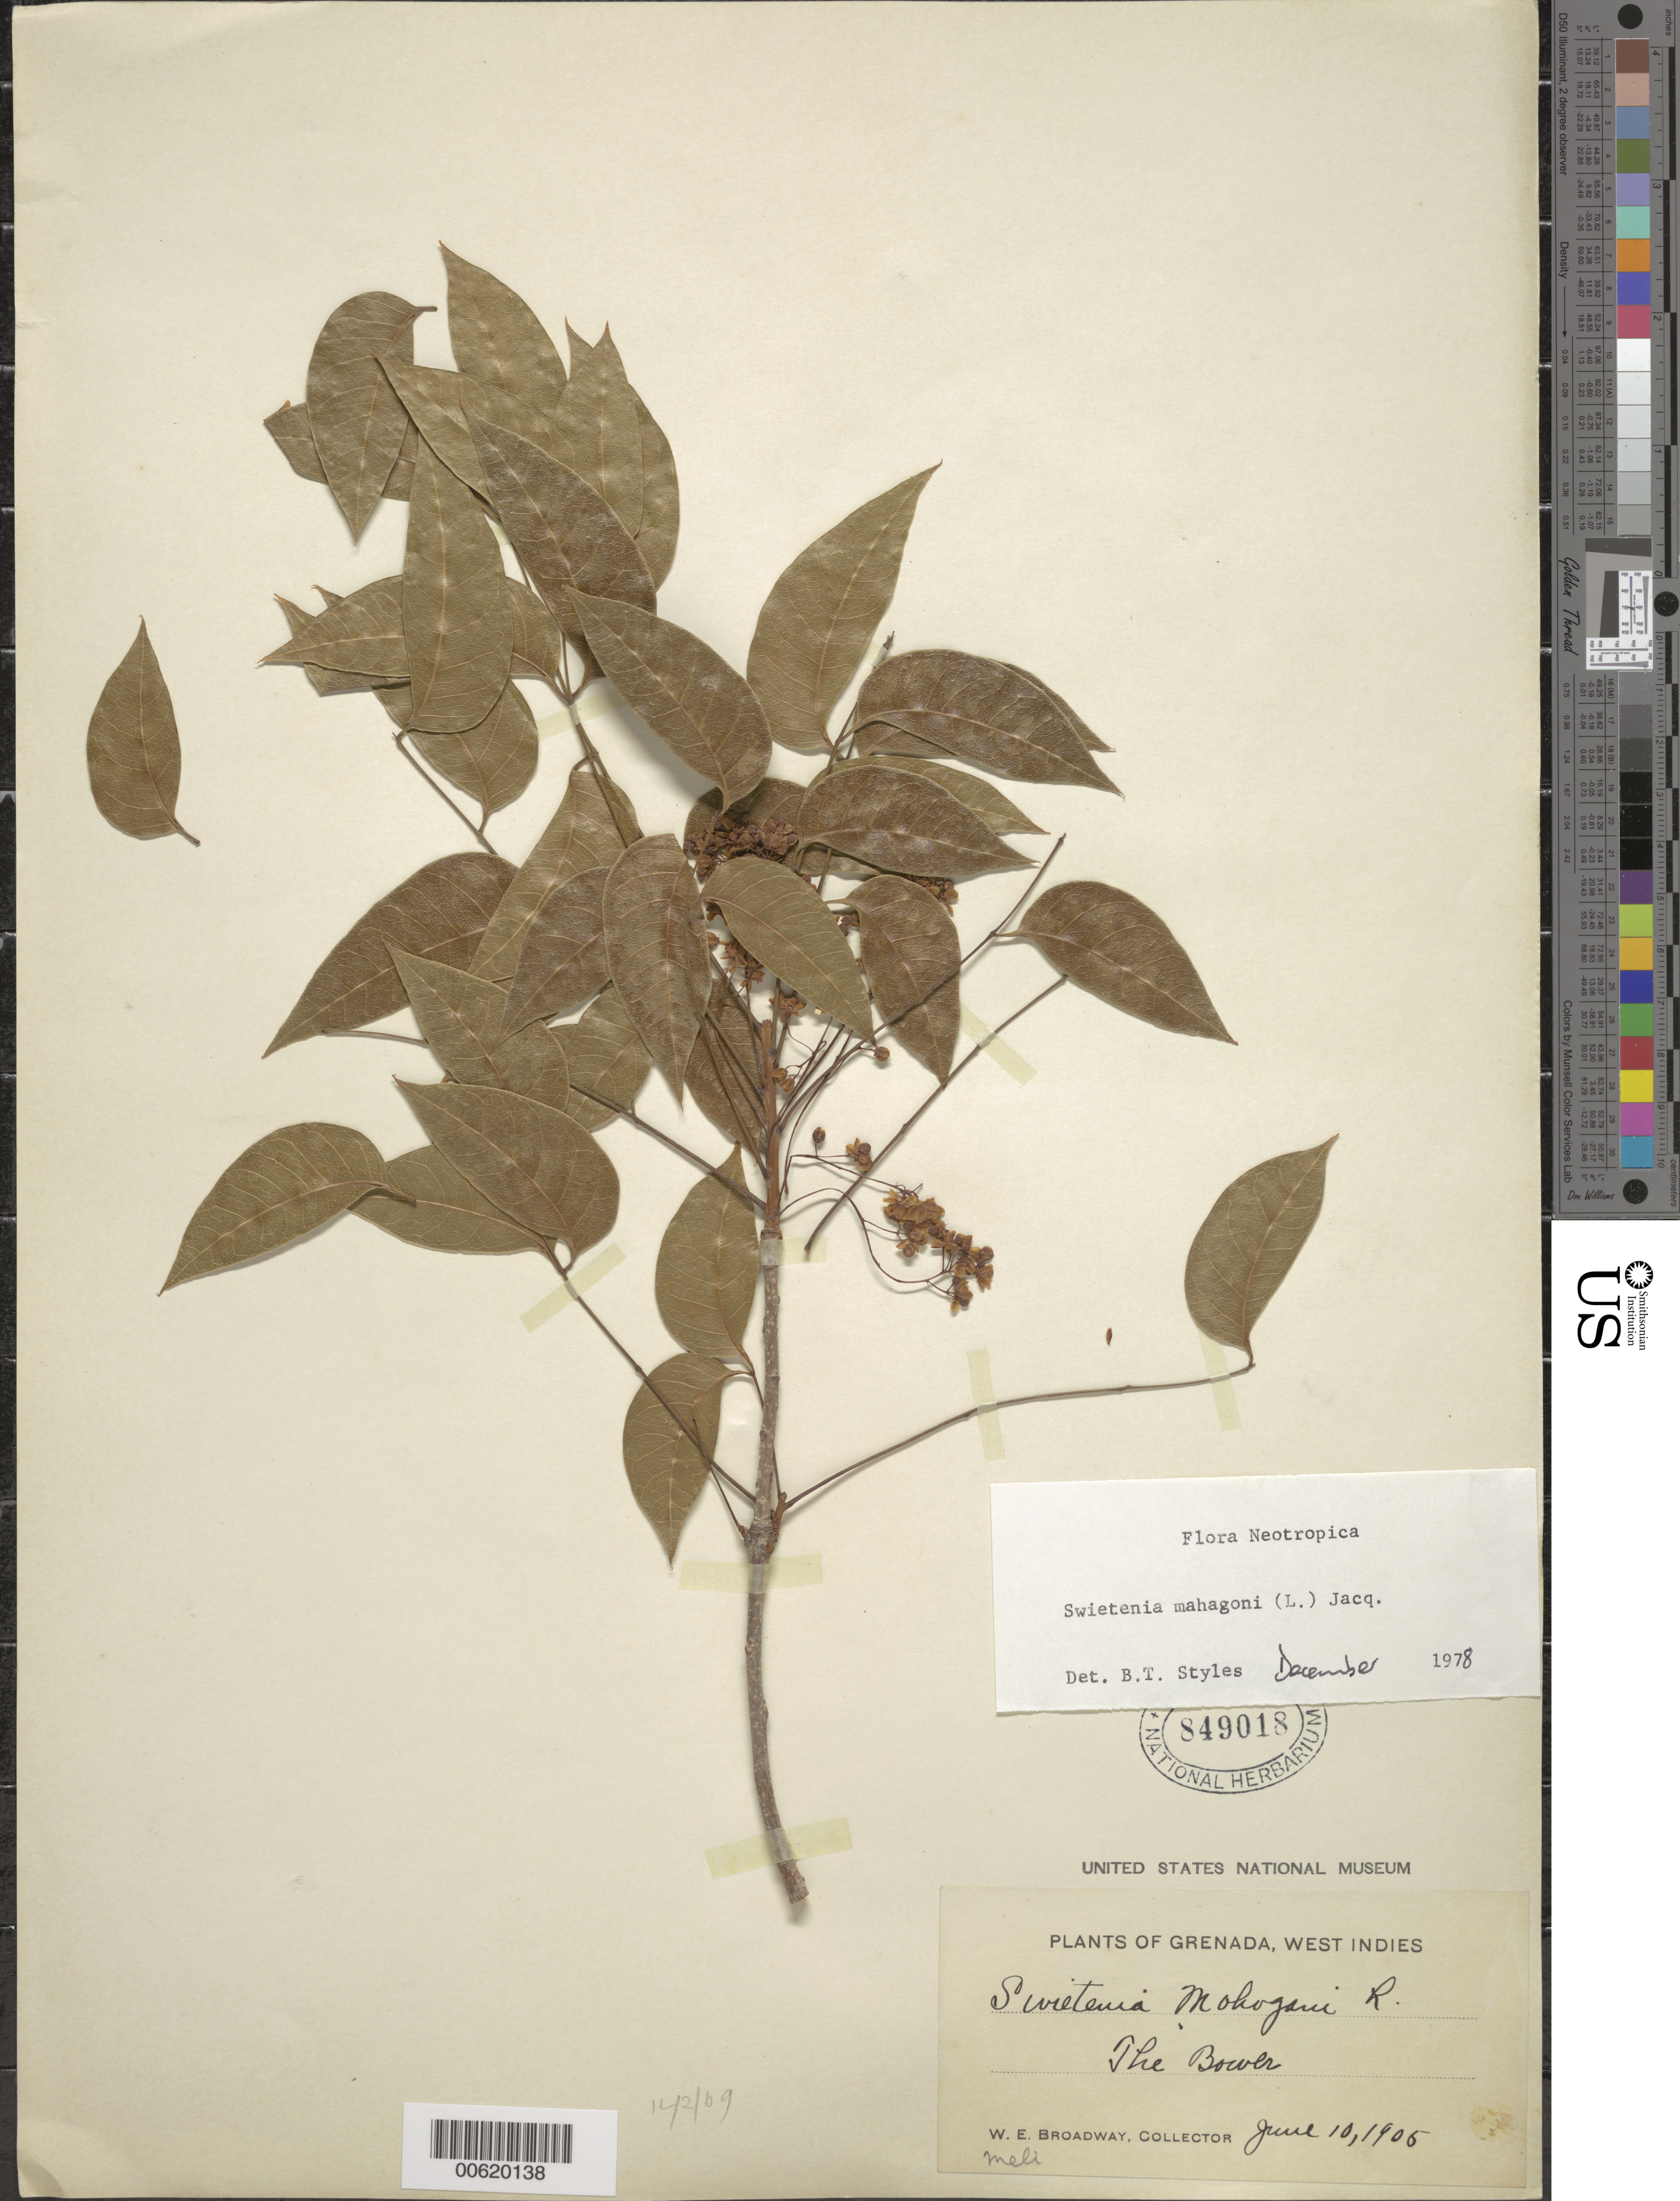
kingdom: Plantae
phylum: Tracheophyta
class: Magnoliopsida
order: Sapindales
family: Meliaceae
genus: Swietenia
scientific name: Swietenia mahagoni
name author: (L.) Jacq.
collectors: W. E. Broadway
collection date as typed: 10 Jun 1905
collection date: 1905-06-10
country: Grenada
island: Windward Is.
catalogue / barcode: US 849018